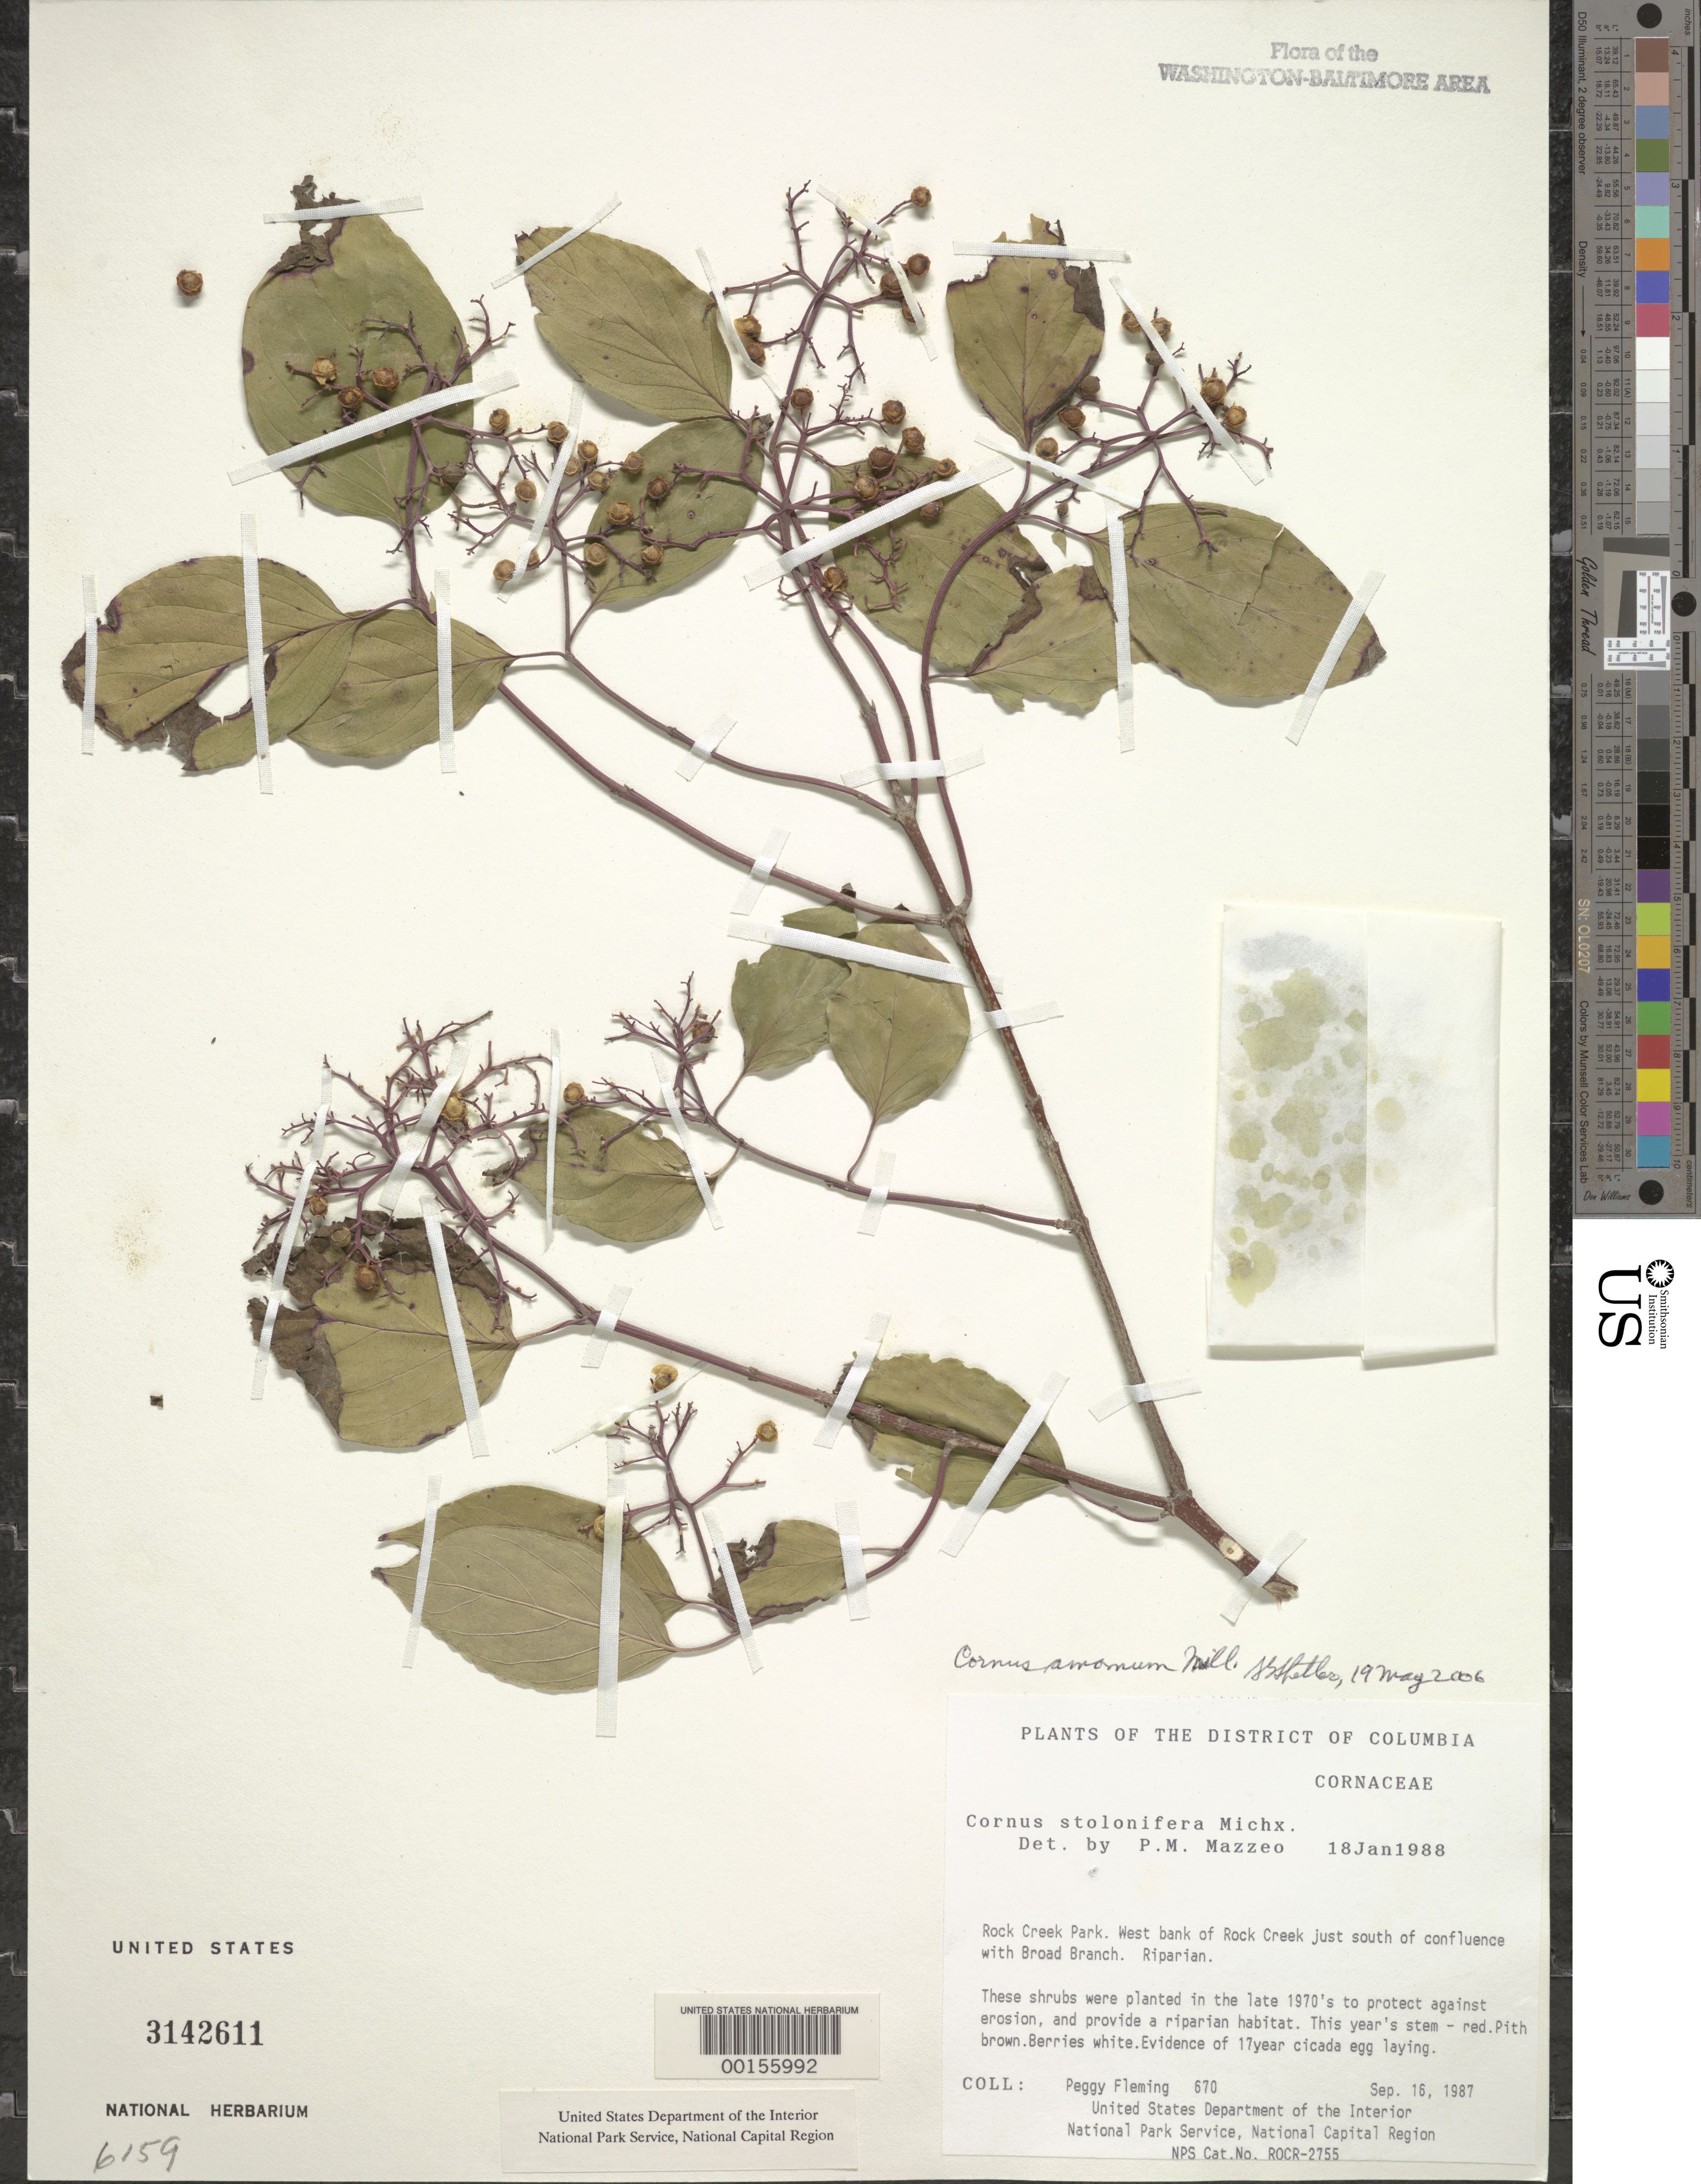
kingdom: Plantae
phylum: Tracheophyta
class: Magnoliopsida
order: Cornales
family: Cornaceae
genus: Cornus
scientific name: Cornus amomum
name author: Mill.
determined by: Shetler, Stanwyn G., (US), NMNH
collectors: P. Fleming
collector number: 670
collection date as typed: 16 Sep 1987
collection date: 1987-09-16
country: United States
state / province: District of Columbia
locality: Rock Creek Park. Sandbar in Rock Creek just south of confluence of Broad Branch and Rock Creek. Rock Creek Park & vicinity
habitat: Riparian.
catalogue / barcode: US 3142611